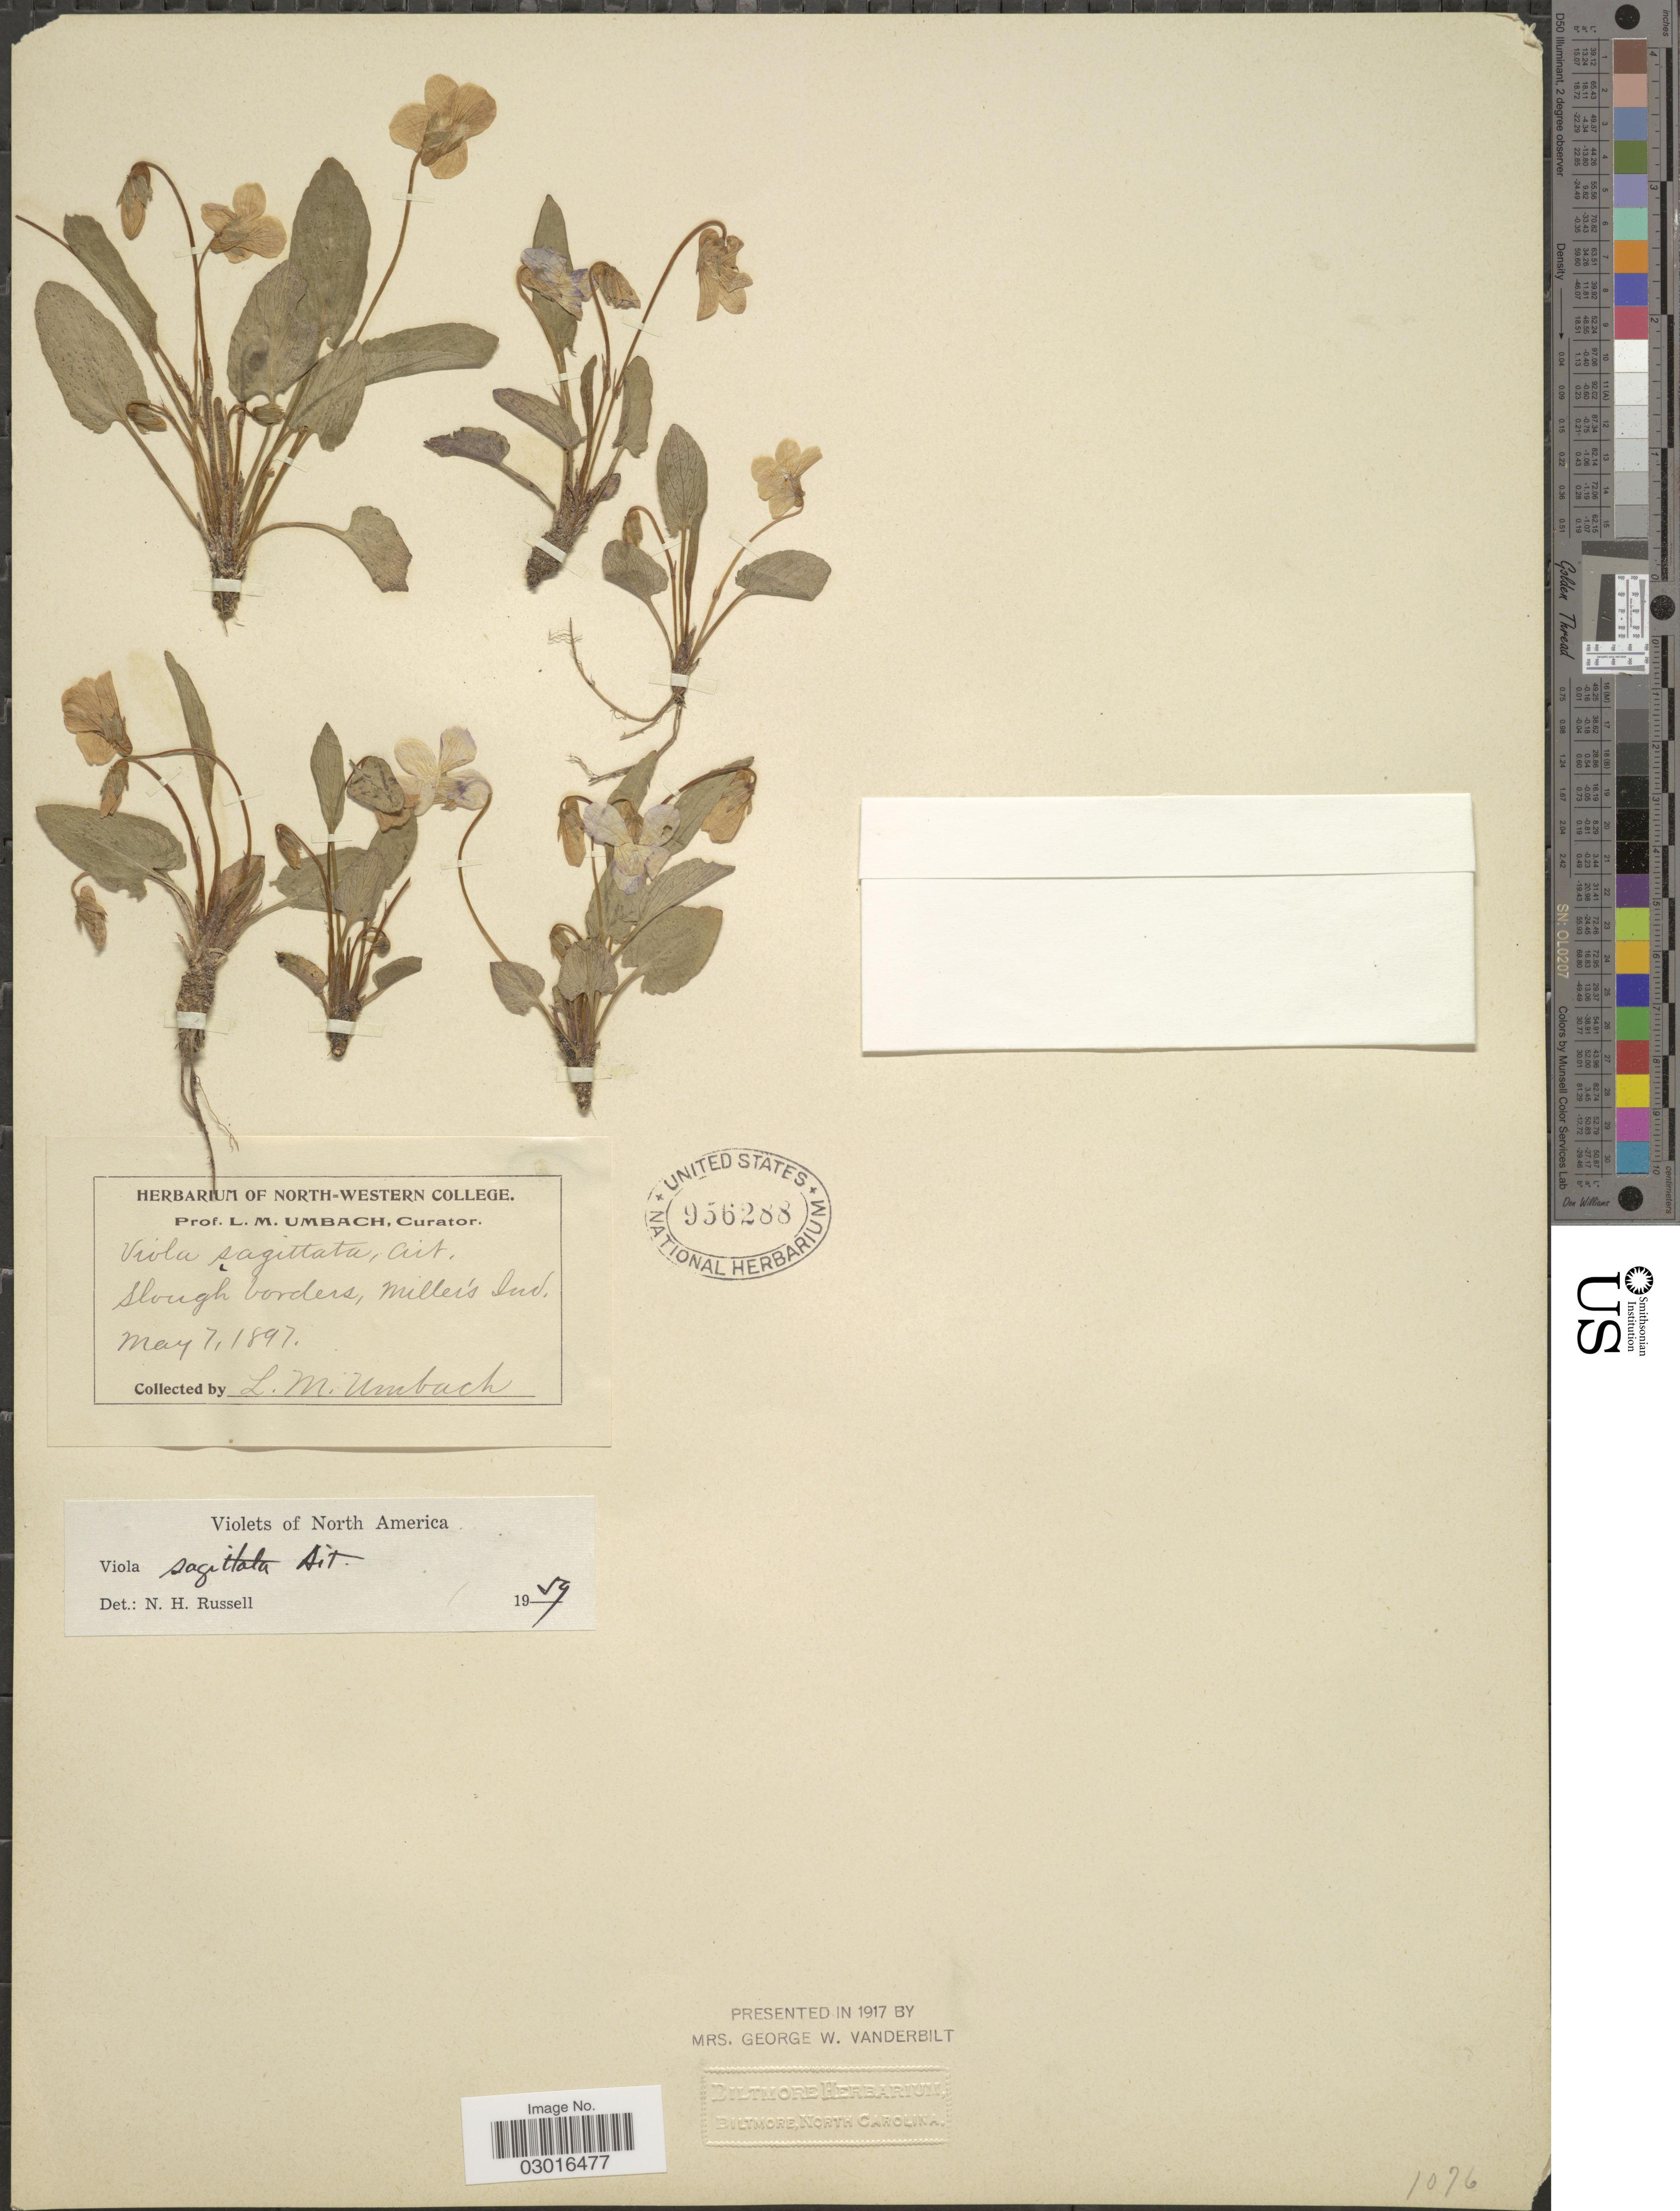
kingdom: Plantae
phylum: Tracheophyta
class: Magnoliopsida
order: Malpighiales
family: Violaceae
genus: Viola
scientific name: Viola sagittata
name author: Aiton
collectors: L. M. Umbach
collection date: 1897-05-07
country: United States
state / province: Indiana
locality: Slough borders, Miller's Ind.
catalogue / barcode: US 956288